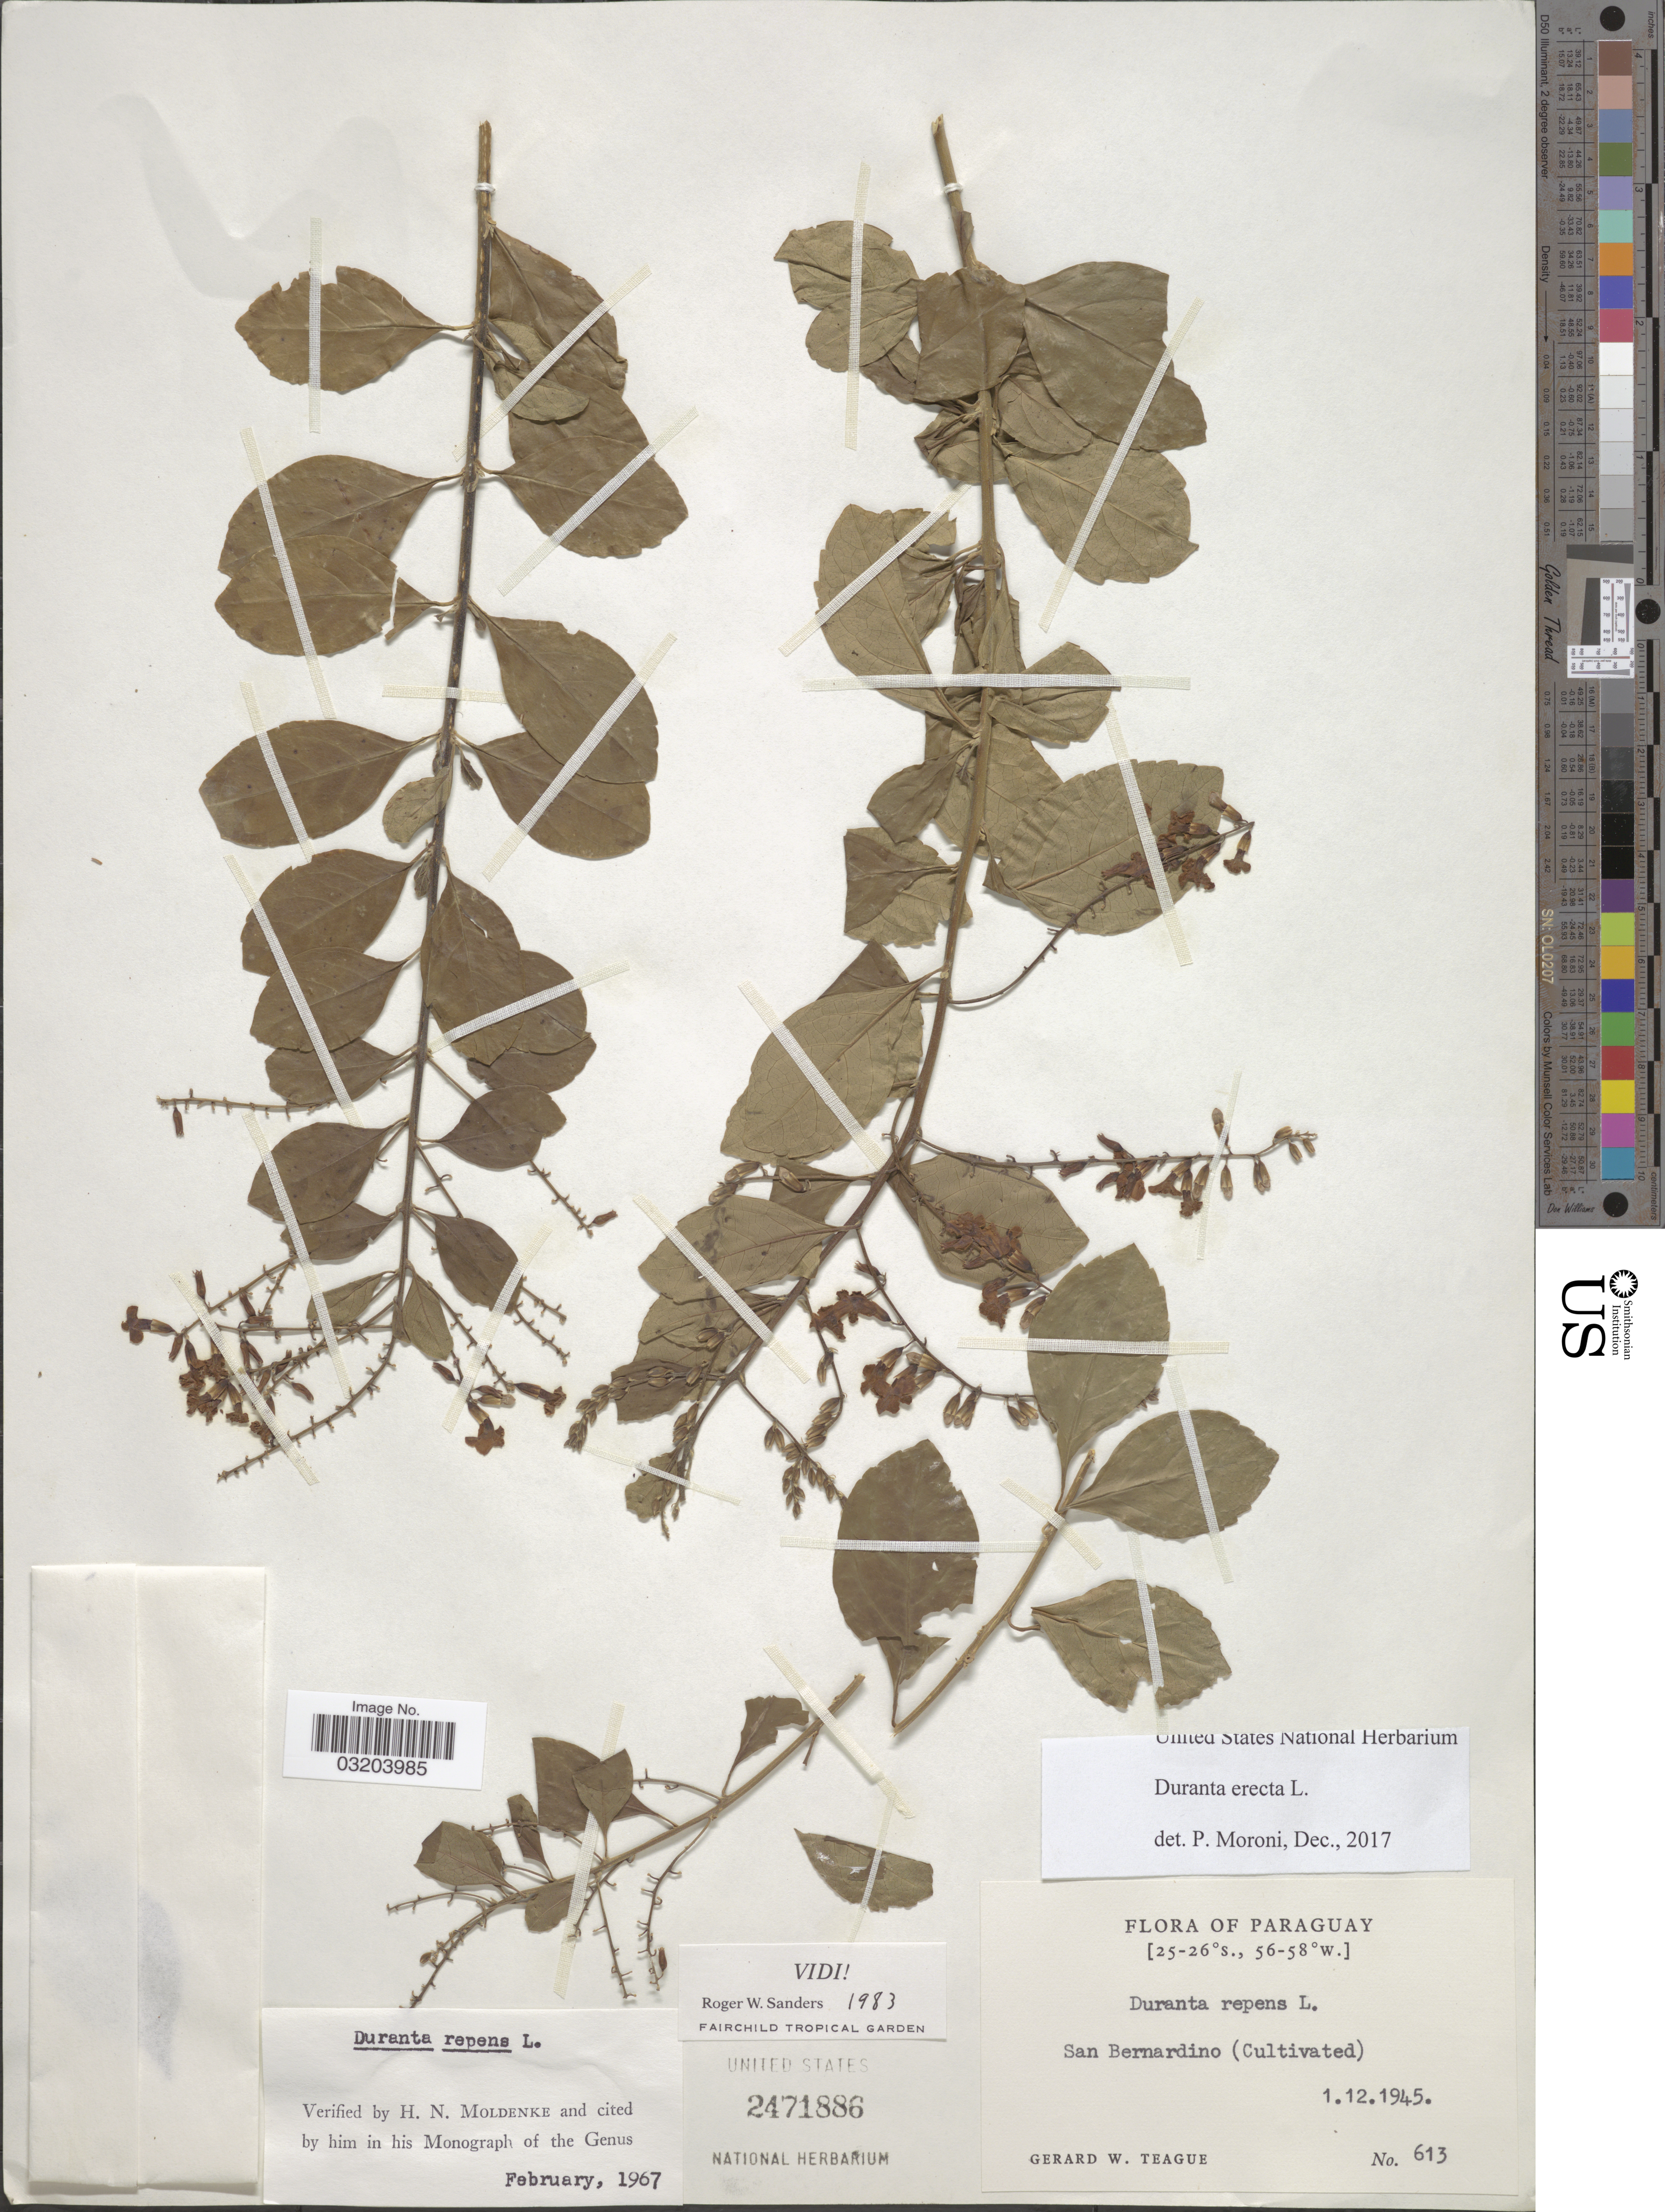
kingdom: Plantae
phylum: Tracheophyta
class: Magnoliopsida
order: Lamiales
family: Verbenaceae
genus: Duranta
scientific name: Duranta erecta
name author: L.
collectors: G. Teague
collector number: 613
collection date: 1945-12-01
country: Paraguay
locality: San Bernardino.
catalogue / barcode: US 2471886